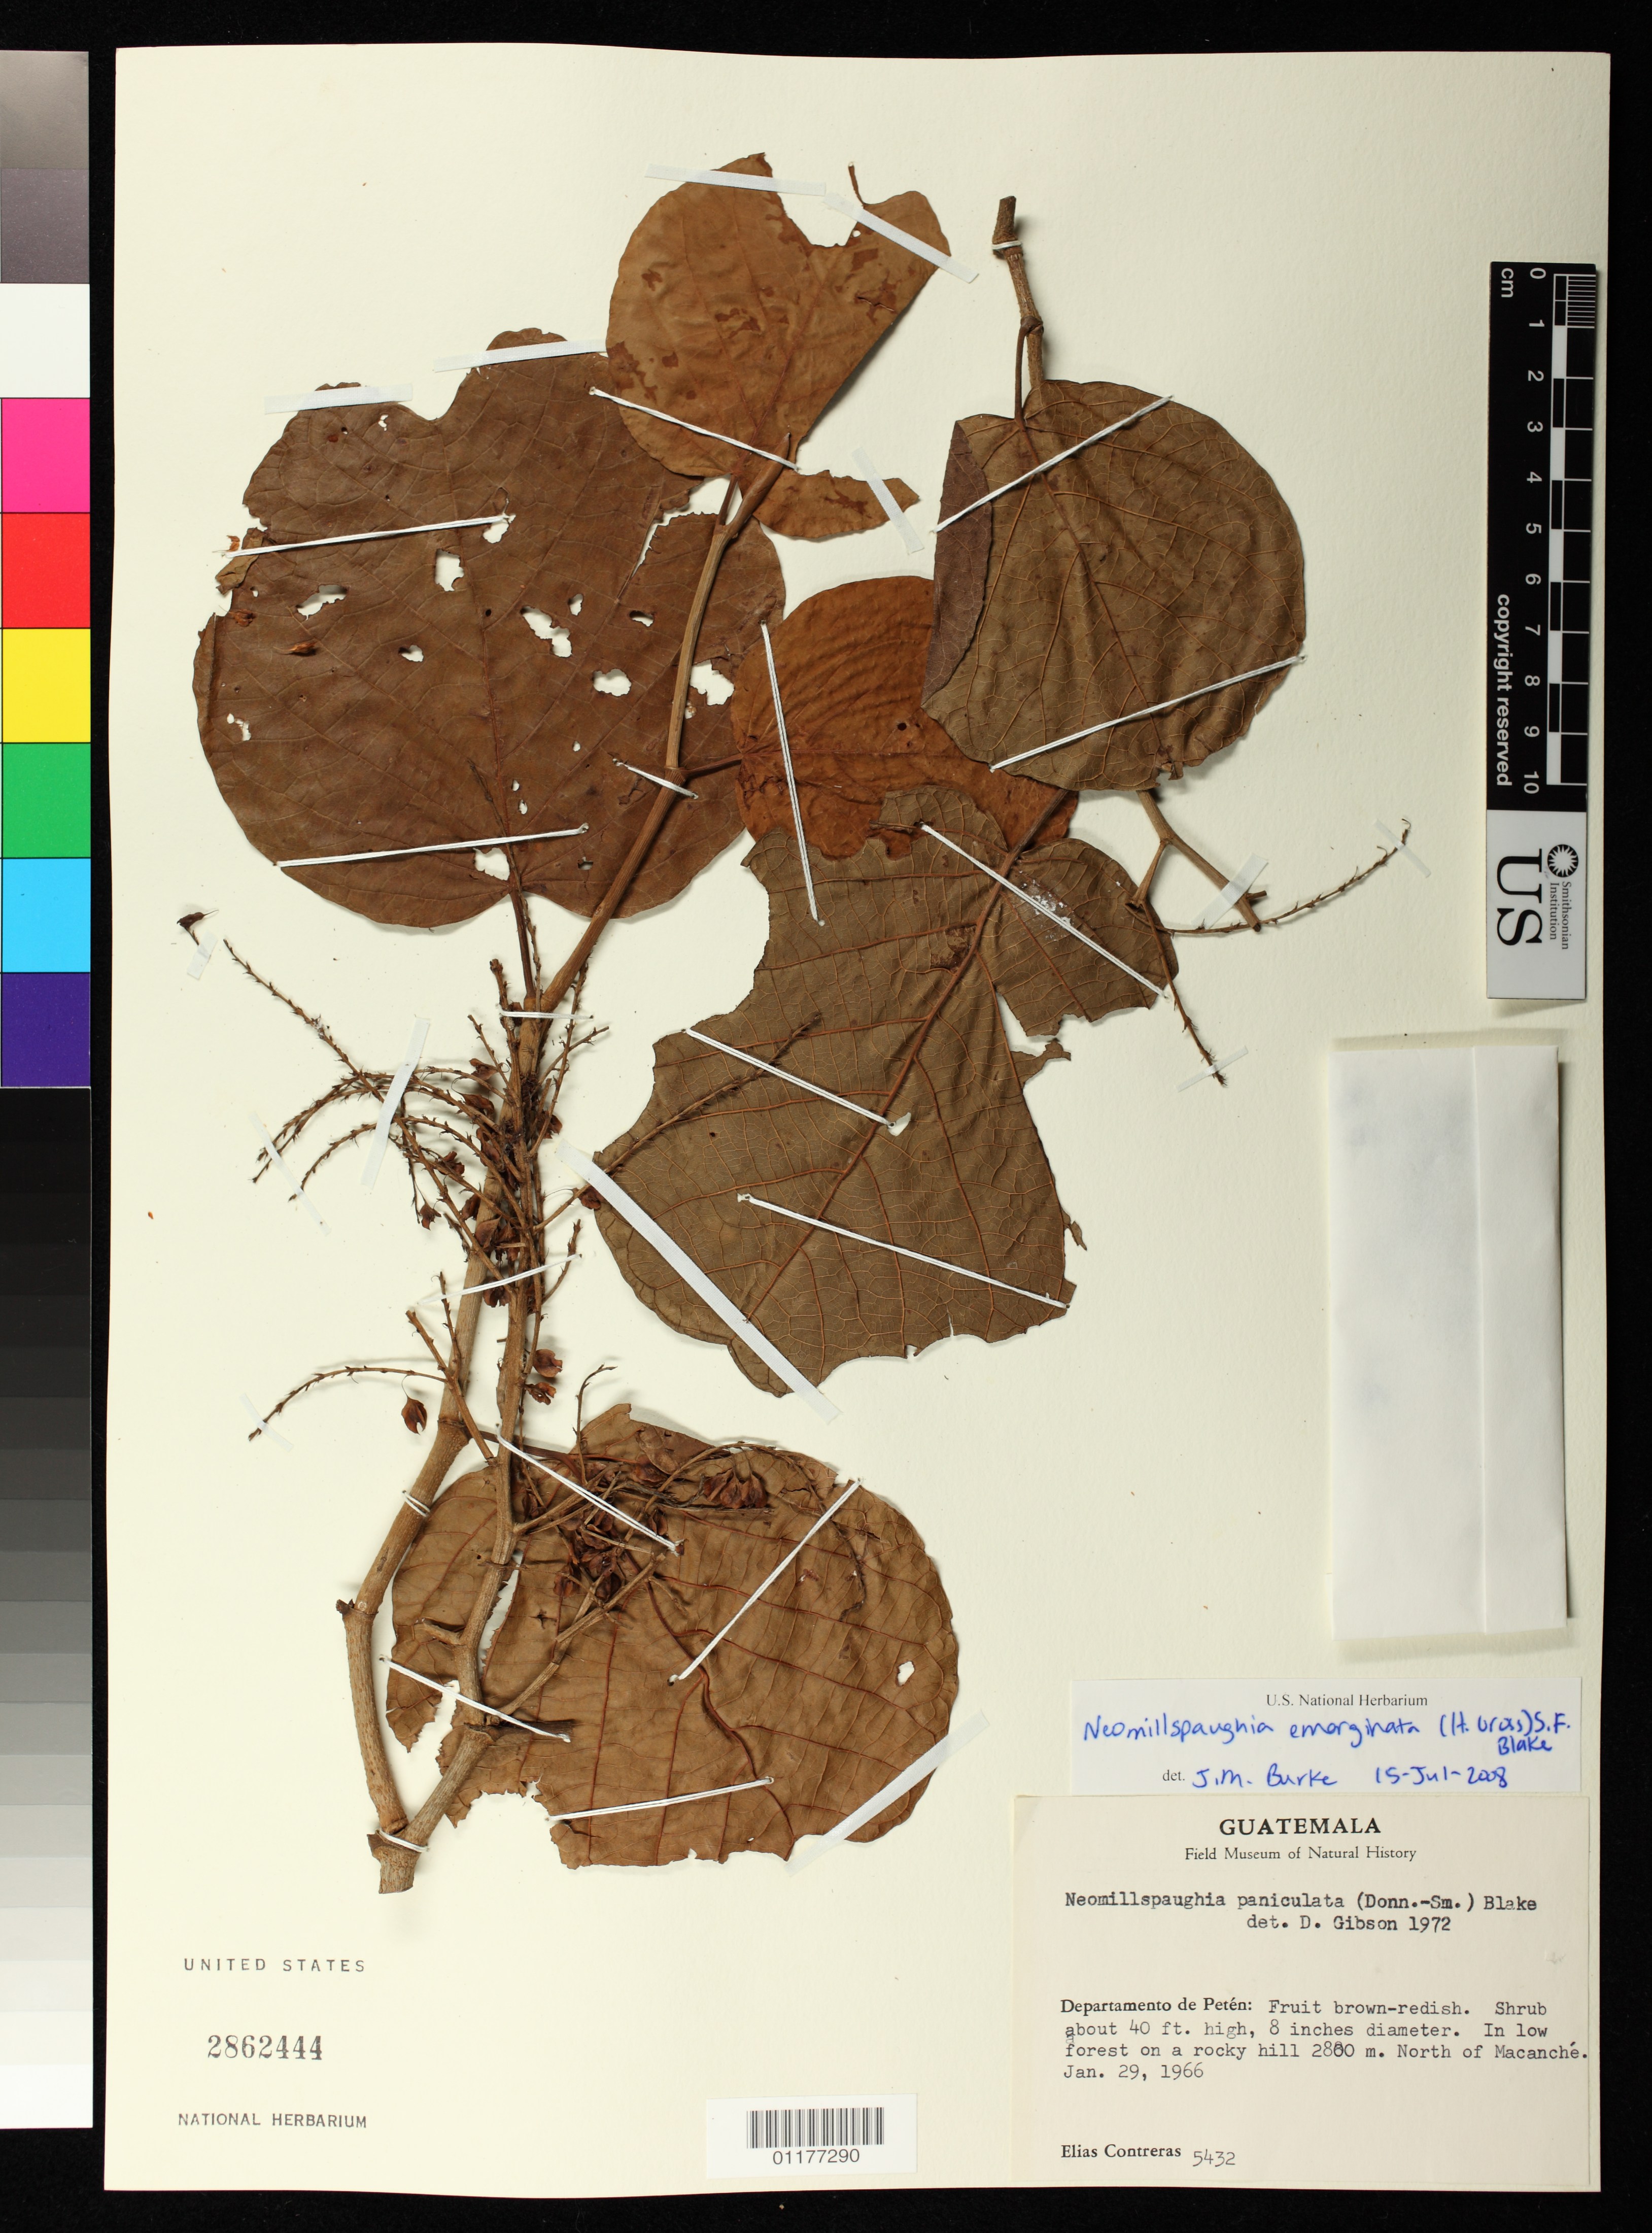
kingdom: Plantae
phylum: Tracheophyta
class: Magnoliopsida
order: Caryophyllales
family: Polygonaceae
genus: Neomillspaughia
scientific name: Neomillspaughia emarginata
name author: (H. Gross) S.F. Blake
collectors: E. Contreras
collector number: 5432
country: Guatemala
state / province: El Petén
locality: N of Macanche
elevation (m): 2800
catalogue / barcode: US 2862444